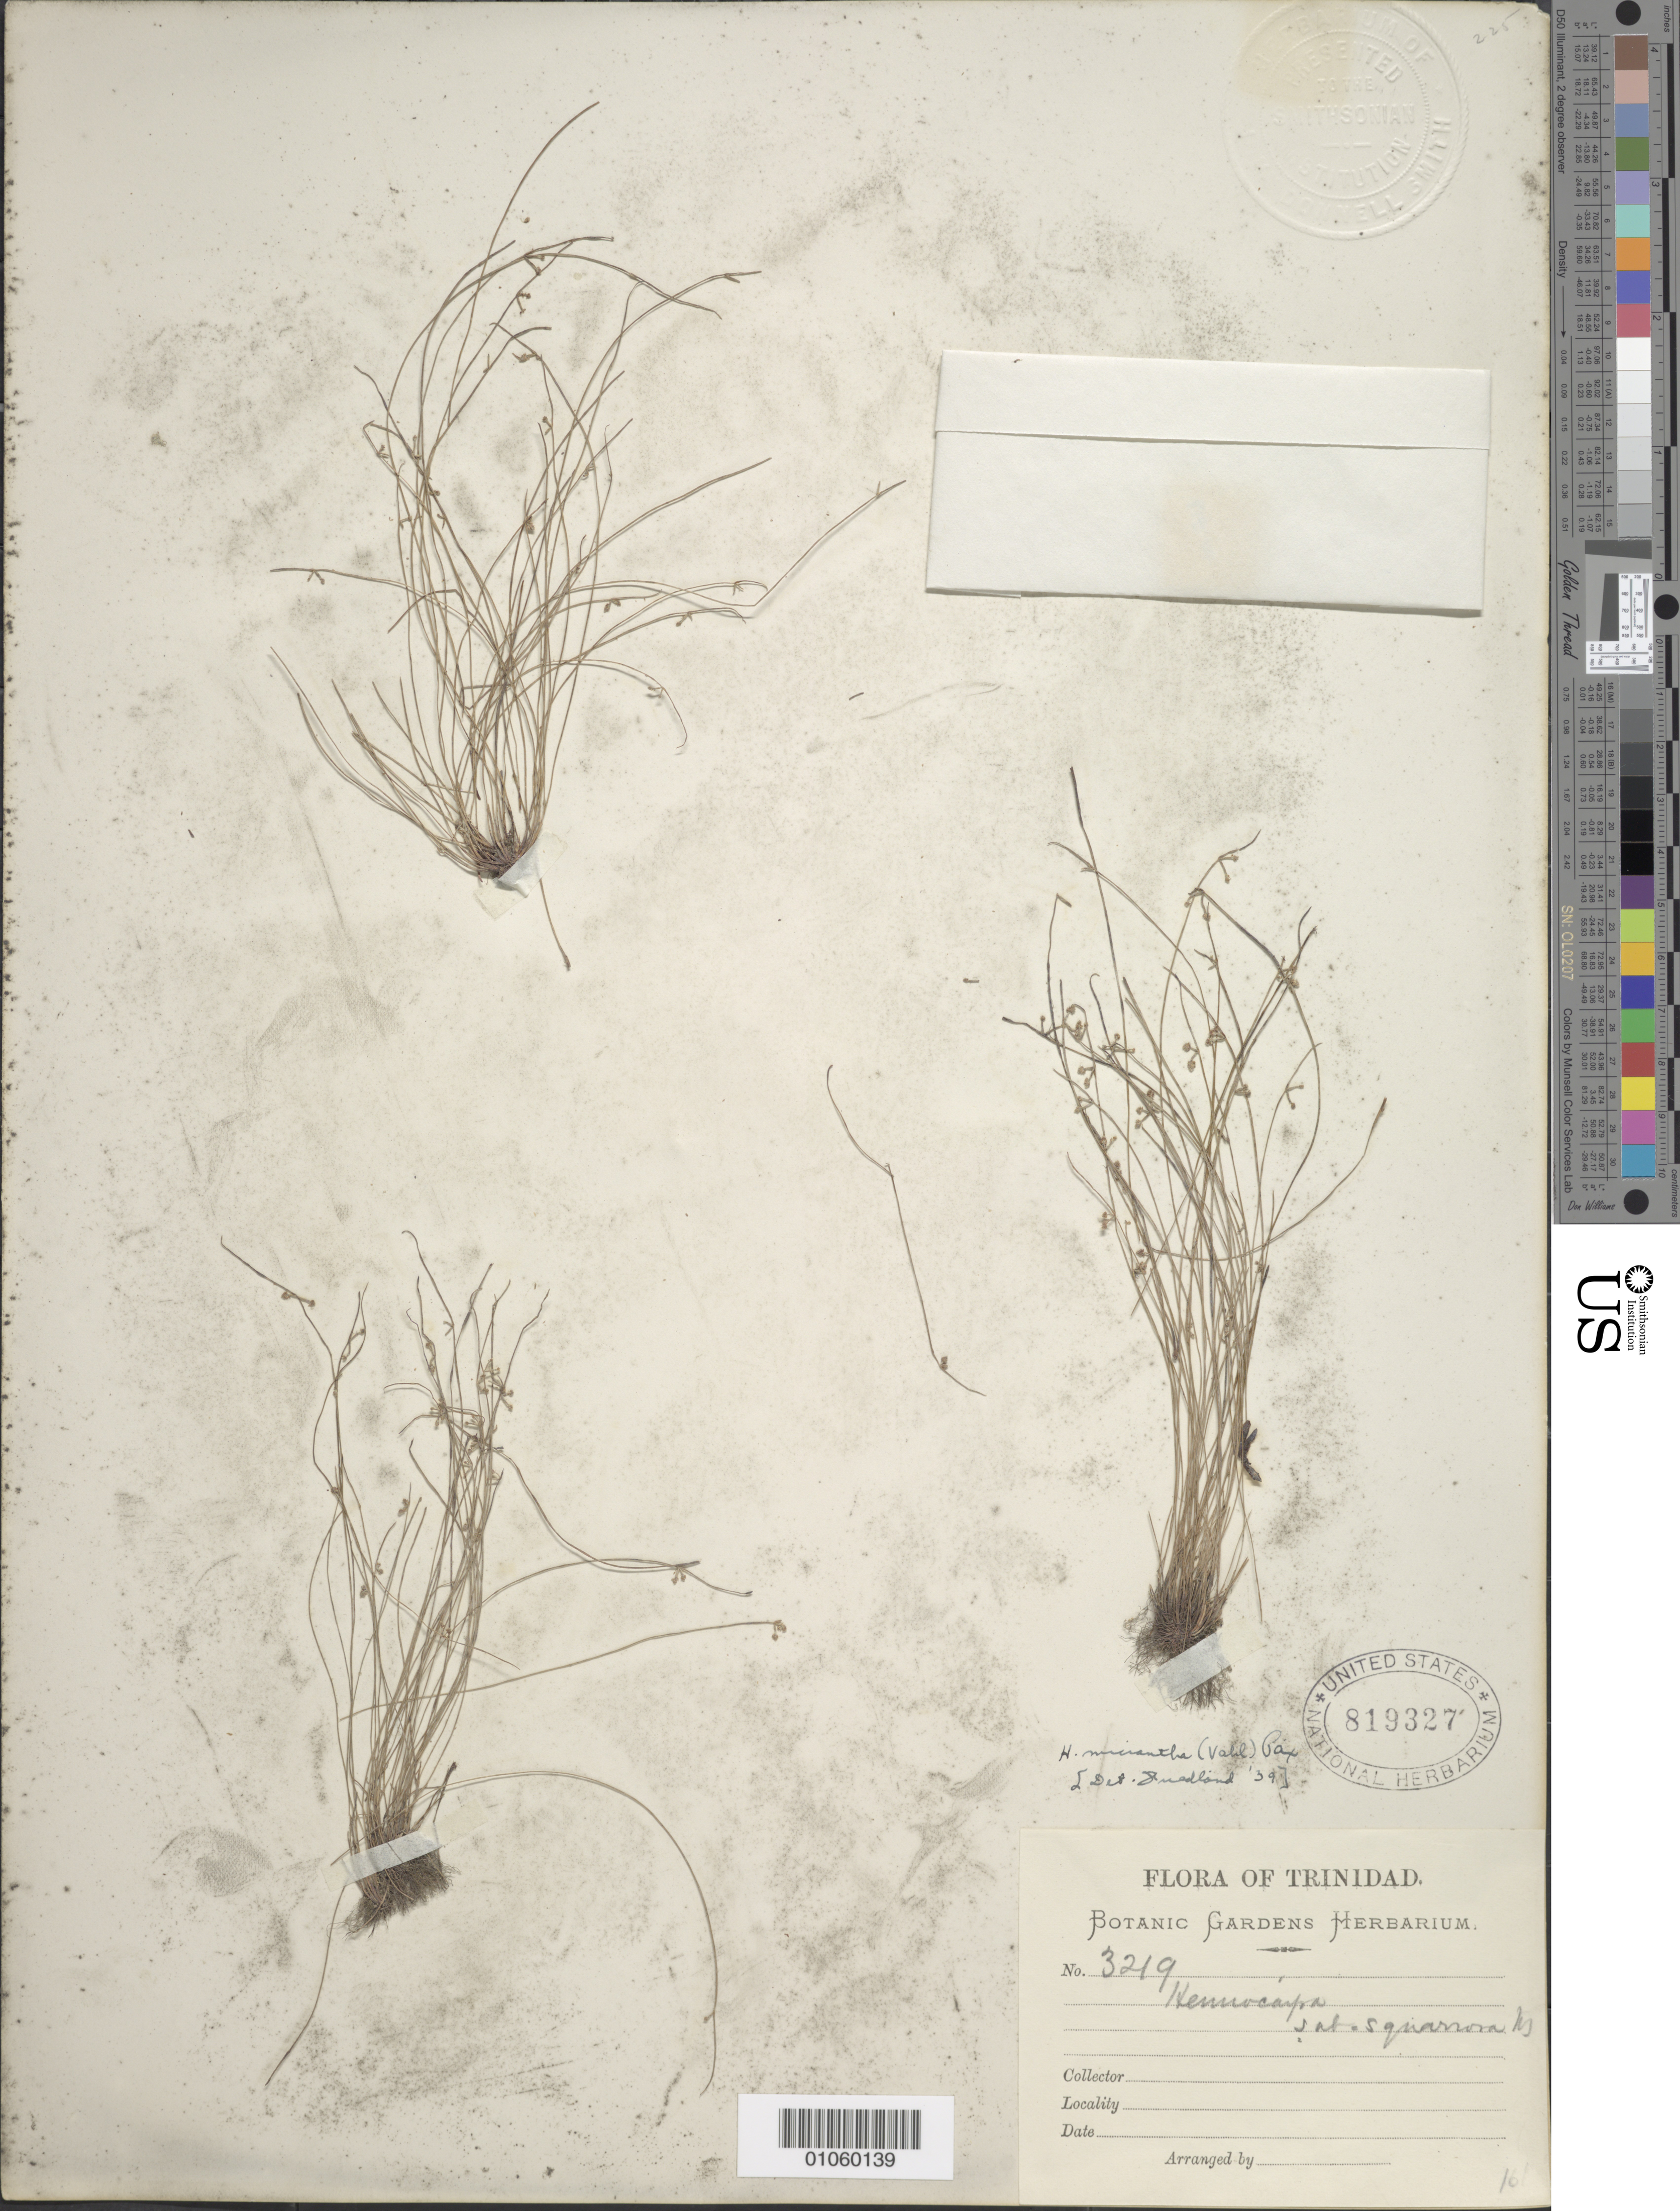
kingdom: Plantae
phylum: Tracheophyta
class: Liliopsida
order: Poales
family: Cyperaceae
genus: Cyperus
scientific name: Cyperus subsquarrosus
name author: (Muhl.) Bauters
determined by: Strong, M. T., (US), Smithsonian Institution - National Museum of Natural History (UNITED STATES)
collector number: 3219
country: Trinidad and Tobago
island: Trinidad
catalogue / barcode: US 819327